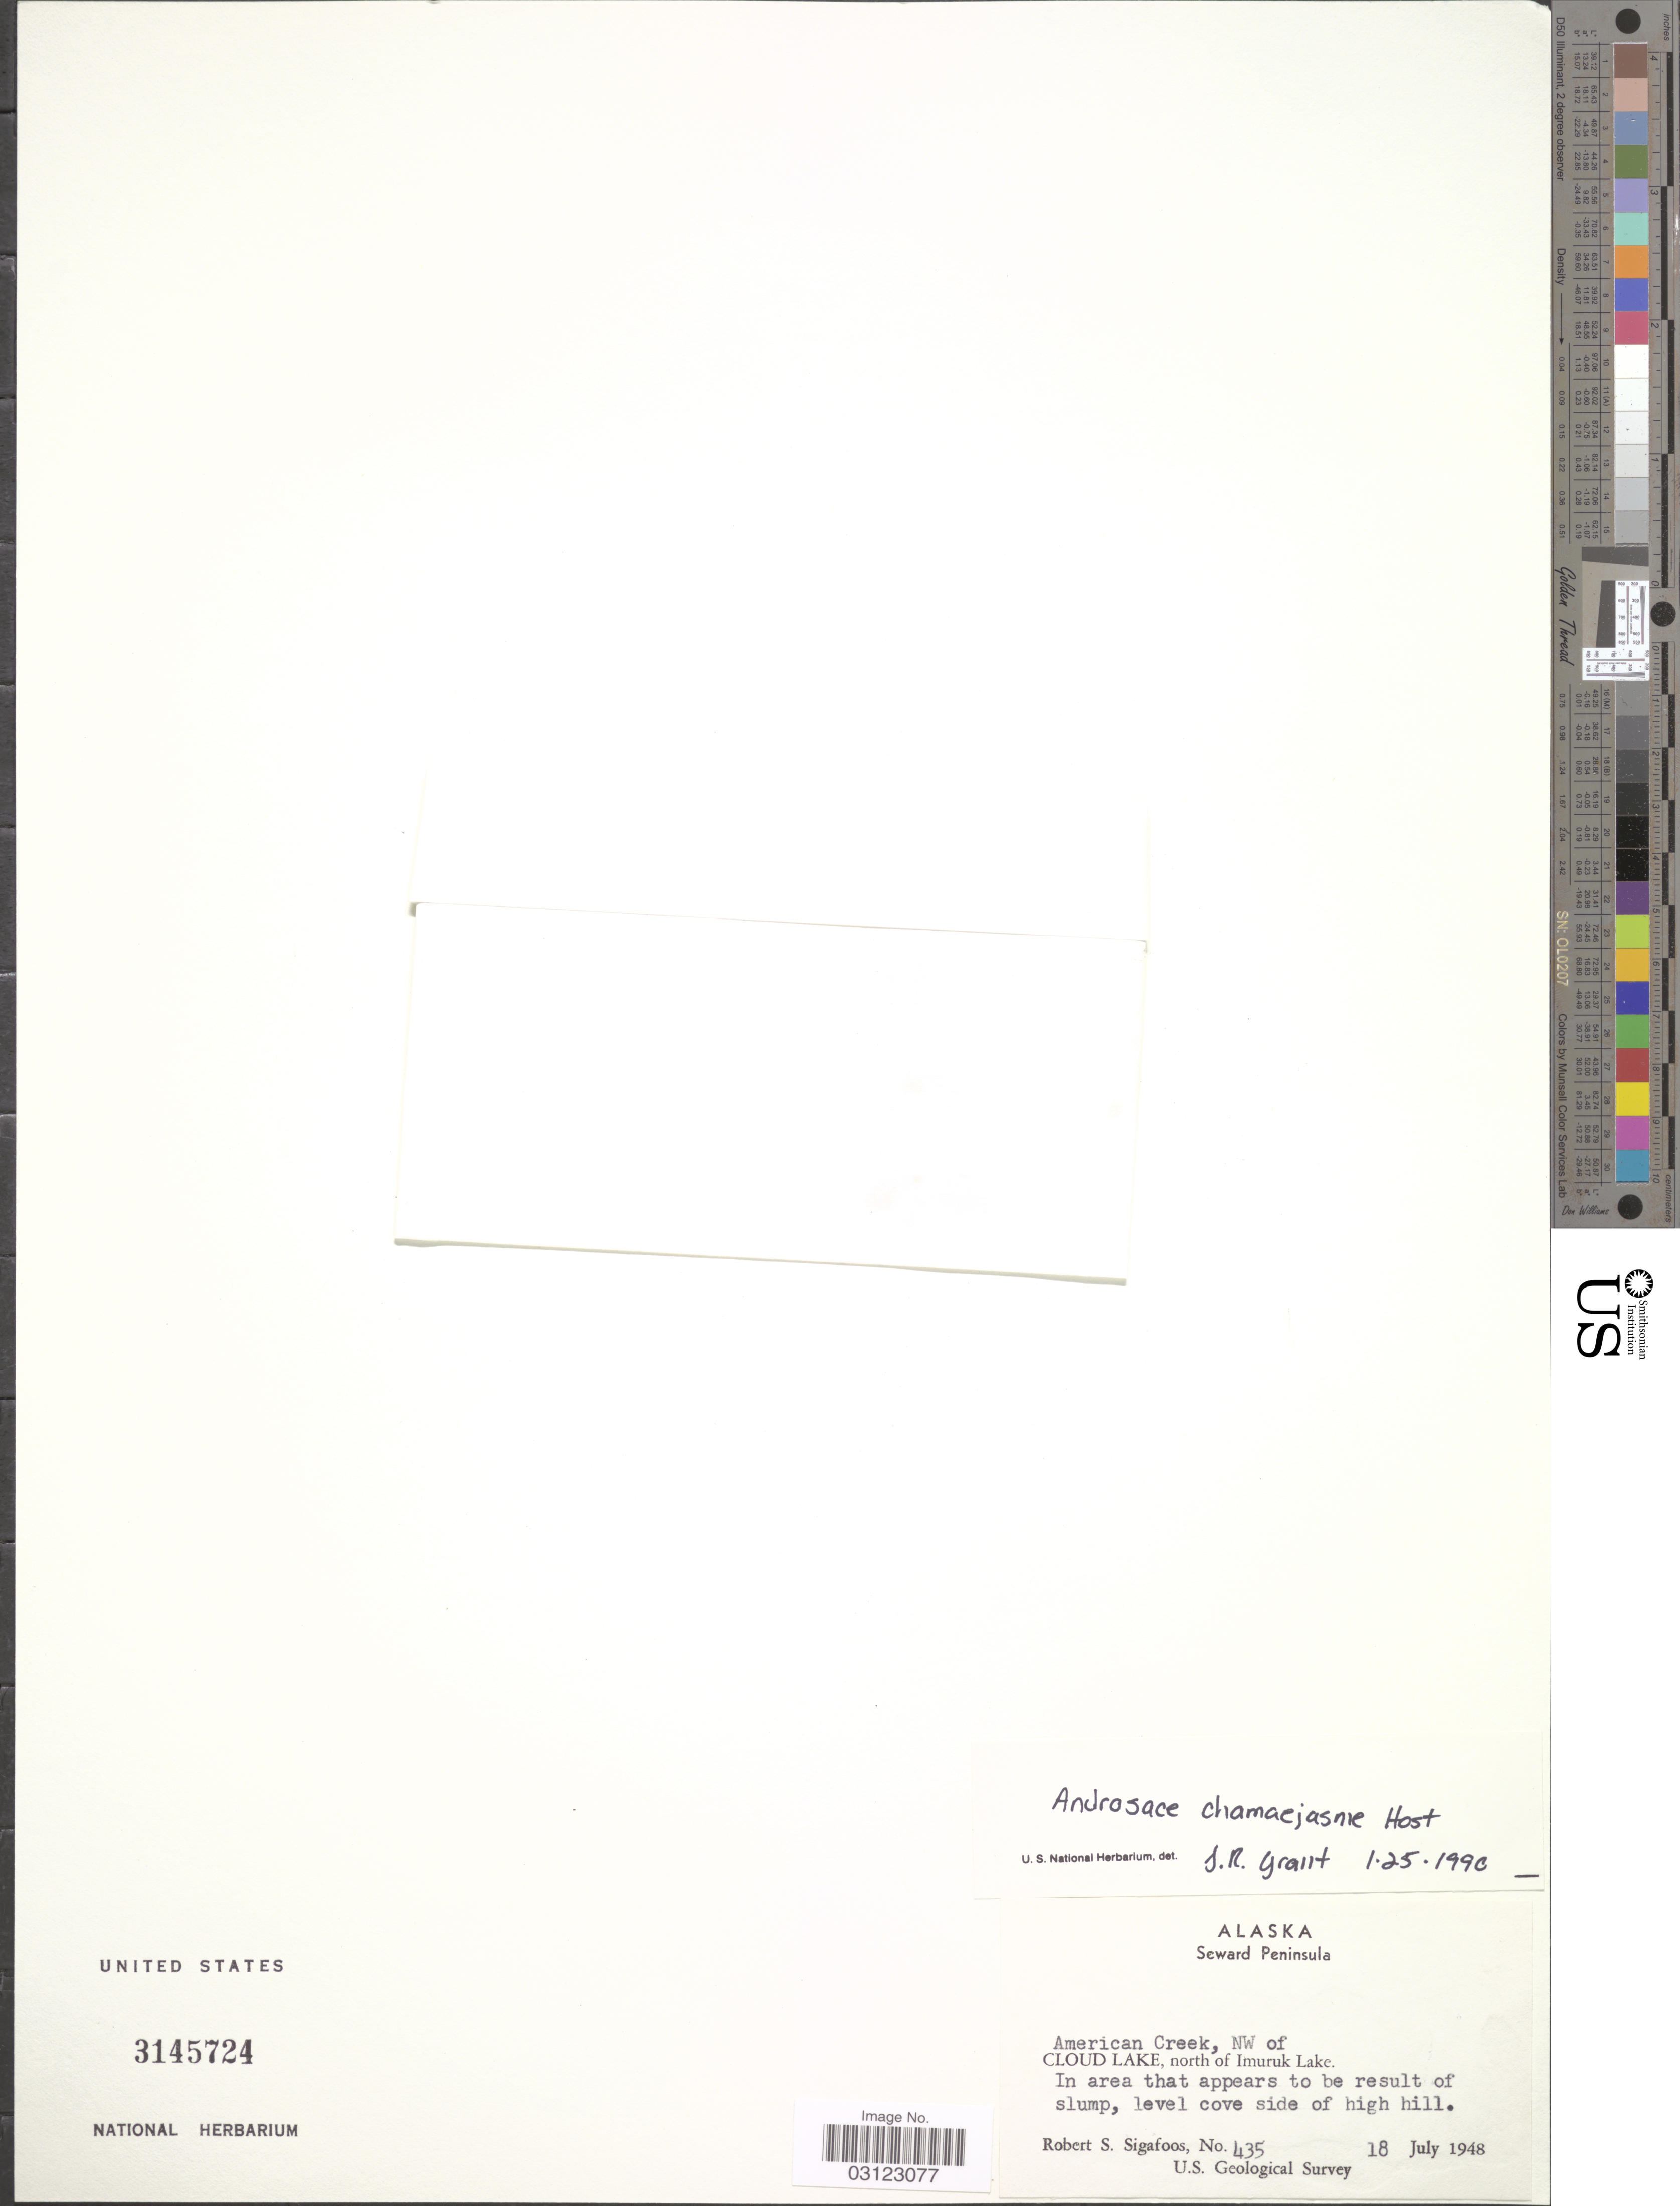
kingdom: Plantae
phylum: Tracheophyta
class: Magnoliopsida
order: Ericales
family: Primulaceae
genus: Androsace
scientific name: Androsace chamaejasme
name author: Wulfen ex Host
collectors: R. Sigafoos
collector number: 435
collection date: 1948-07-18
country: United States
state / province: Alaska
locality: Seward Peninsula. American Creek, NW of Cloud Lake, north of Imuruk Lake. In area that appears to be result of slump, level cove side of high hill.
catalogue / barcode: US 3145724